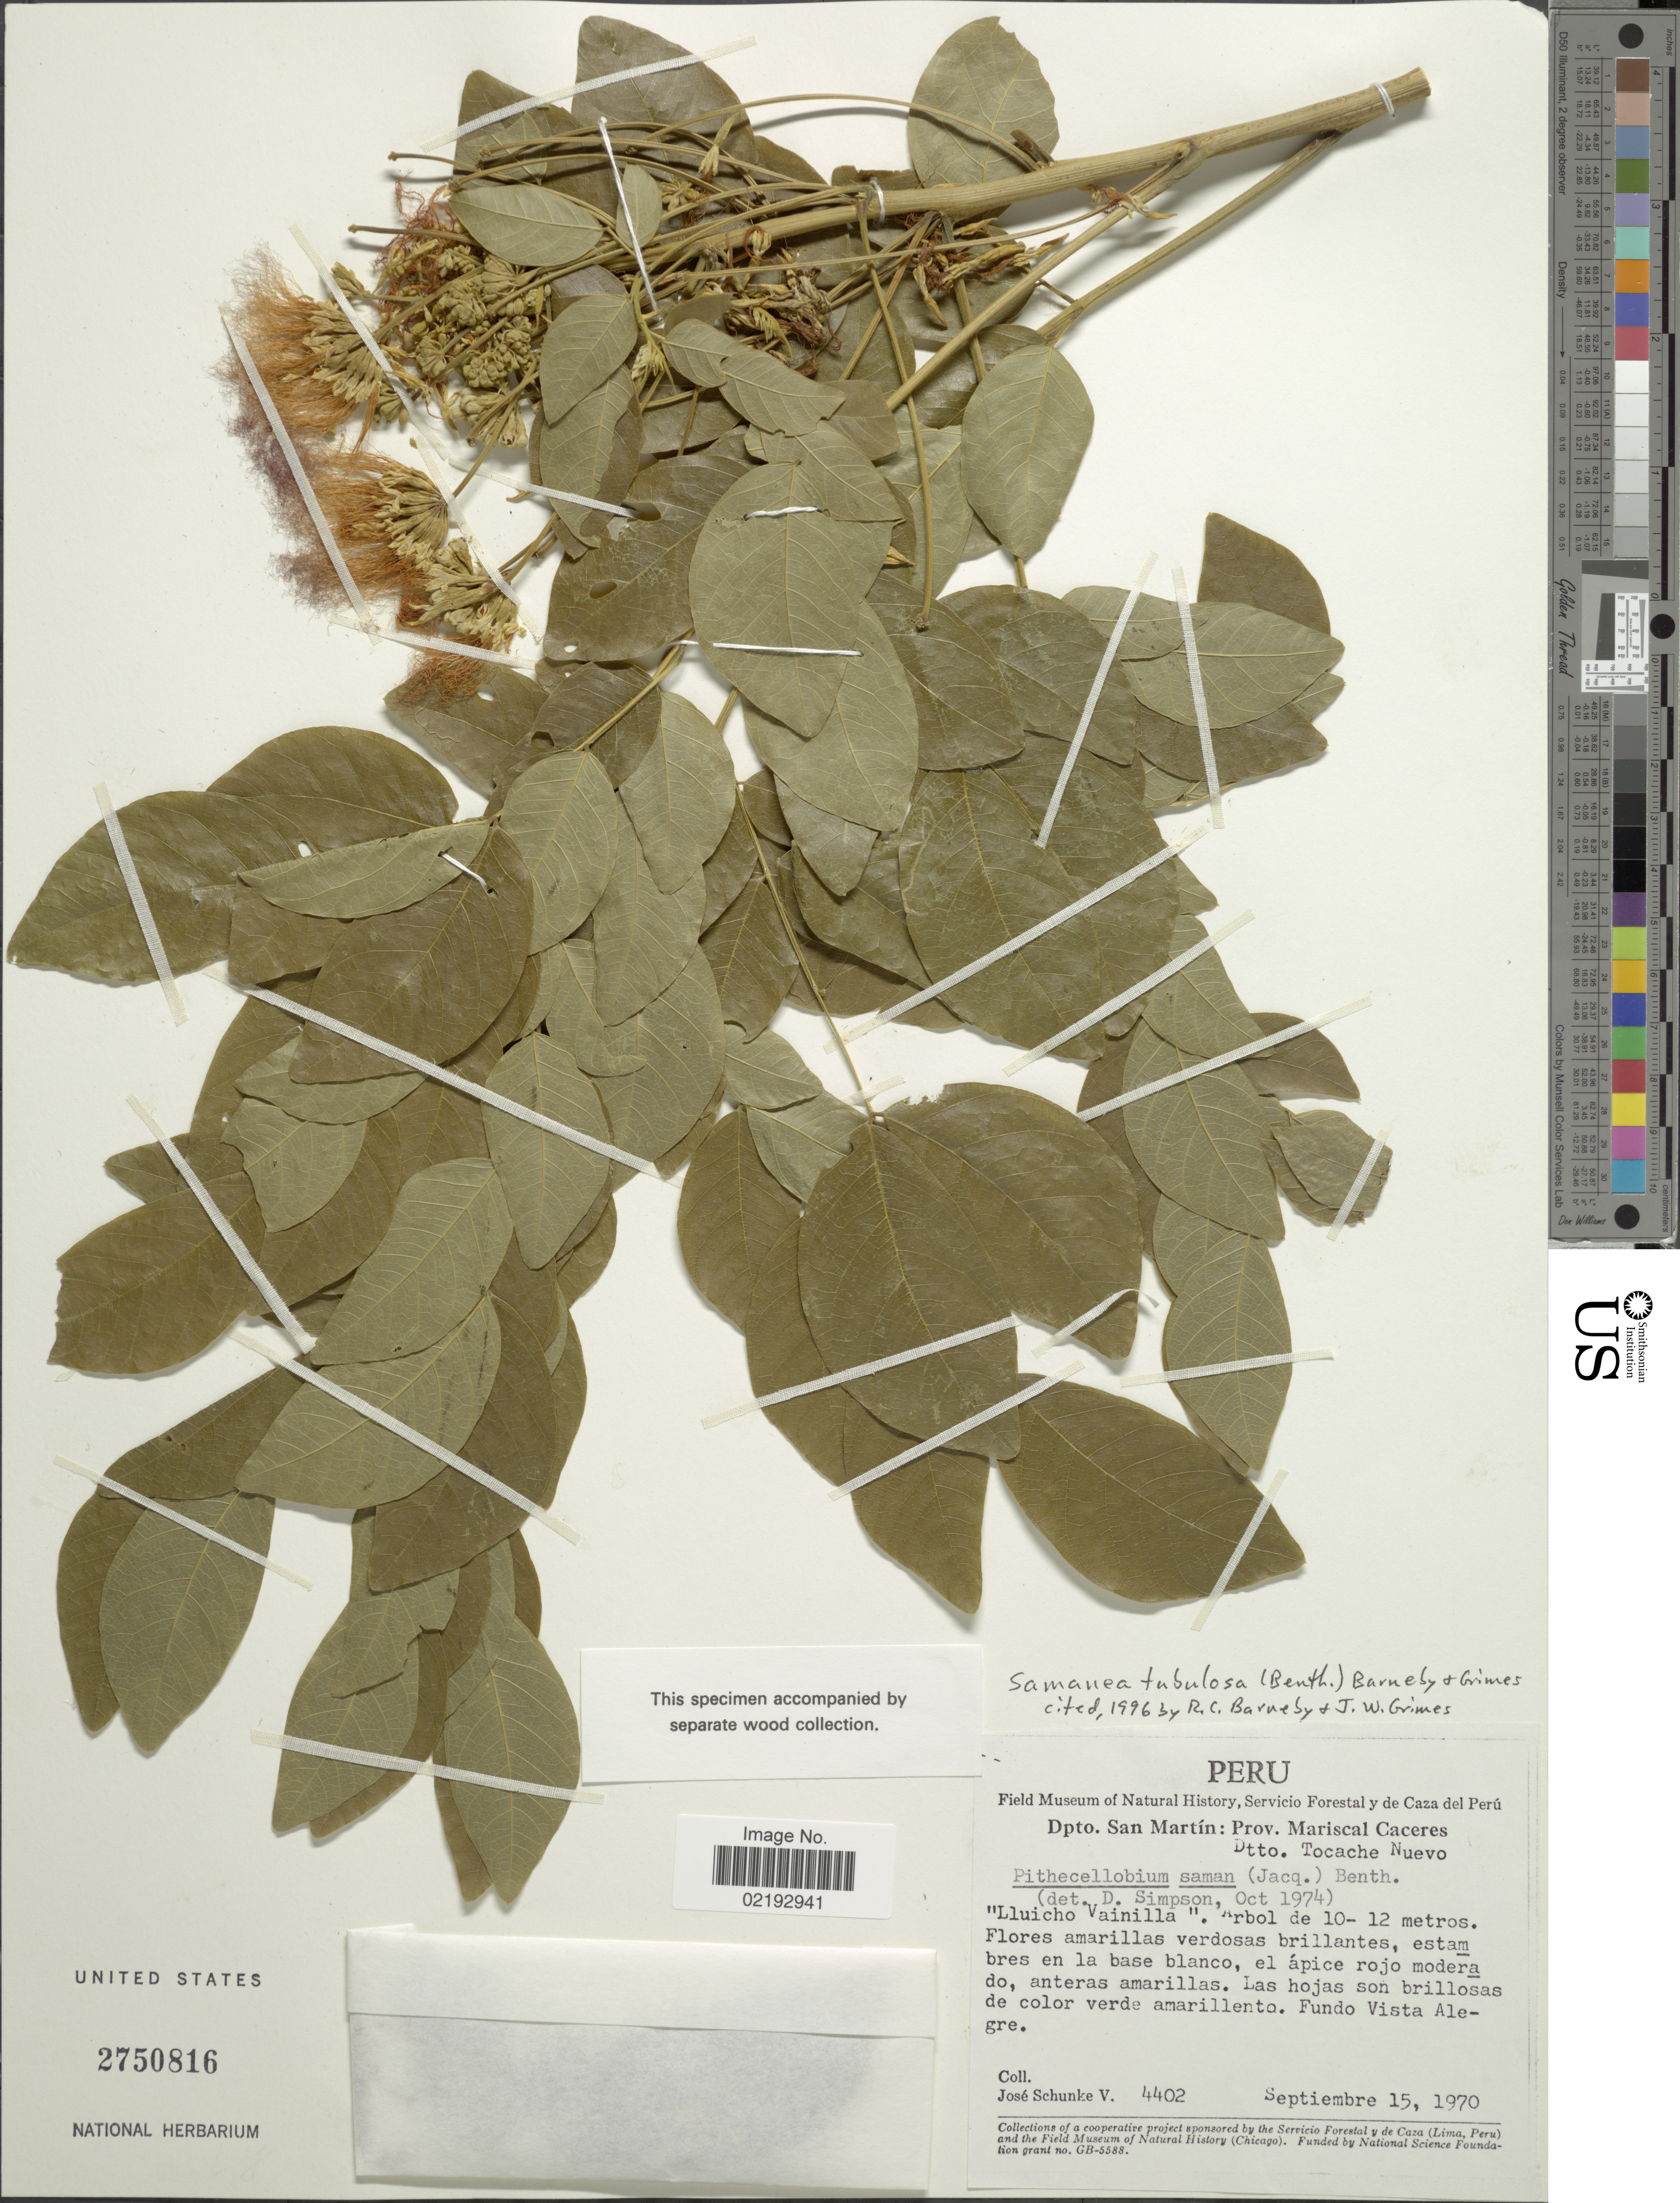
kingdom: Plantae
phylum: Tracheophyta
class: Magnoliopsida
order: Fabales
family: Fabaceae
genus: Samanea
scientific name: Samanea tubulosa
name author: (Benth.) Barneby & J.W. Grimes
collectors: J. Schunke Vigo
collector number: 4402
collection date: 1970-09-15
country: Peru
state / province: San Martín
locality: Prov. Mariscal Caceres, Dtto. Tocache Nuevo, Fundo Vista Alegre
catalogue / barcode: US 2750816